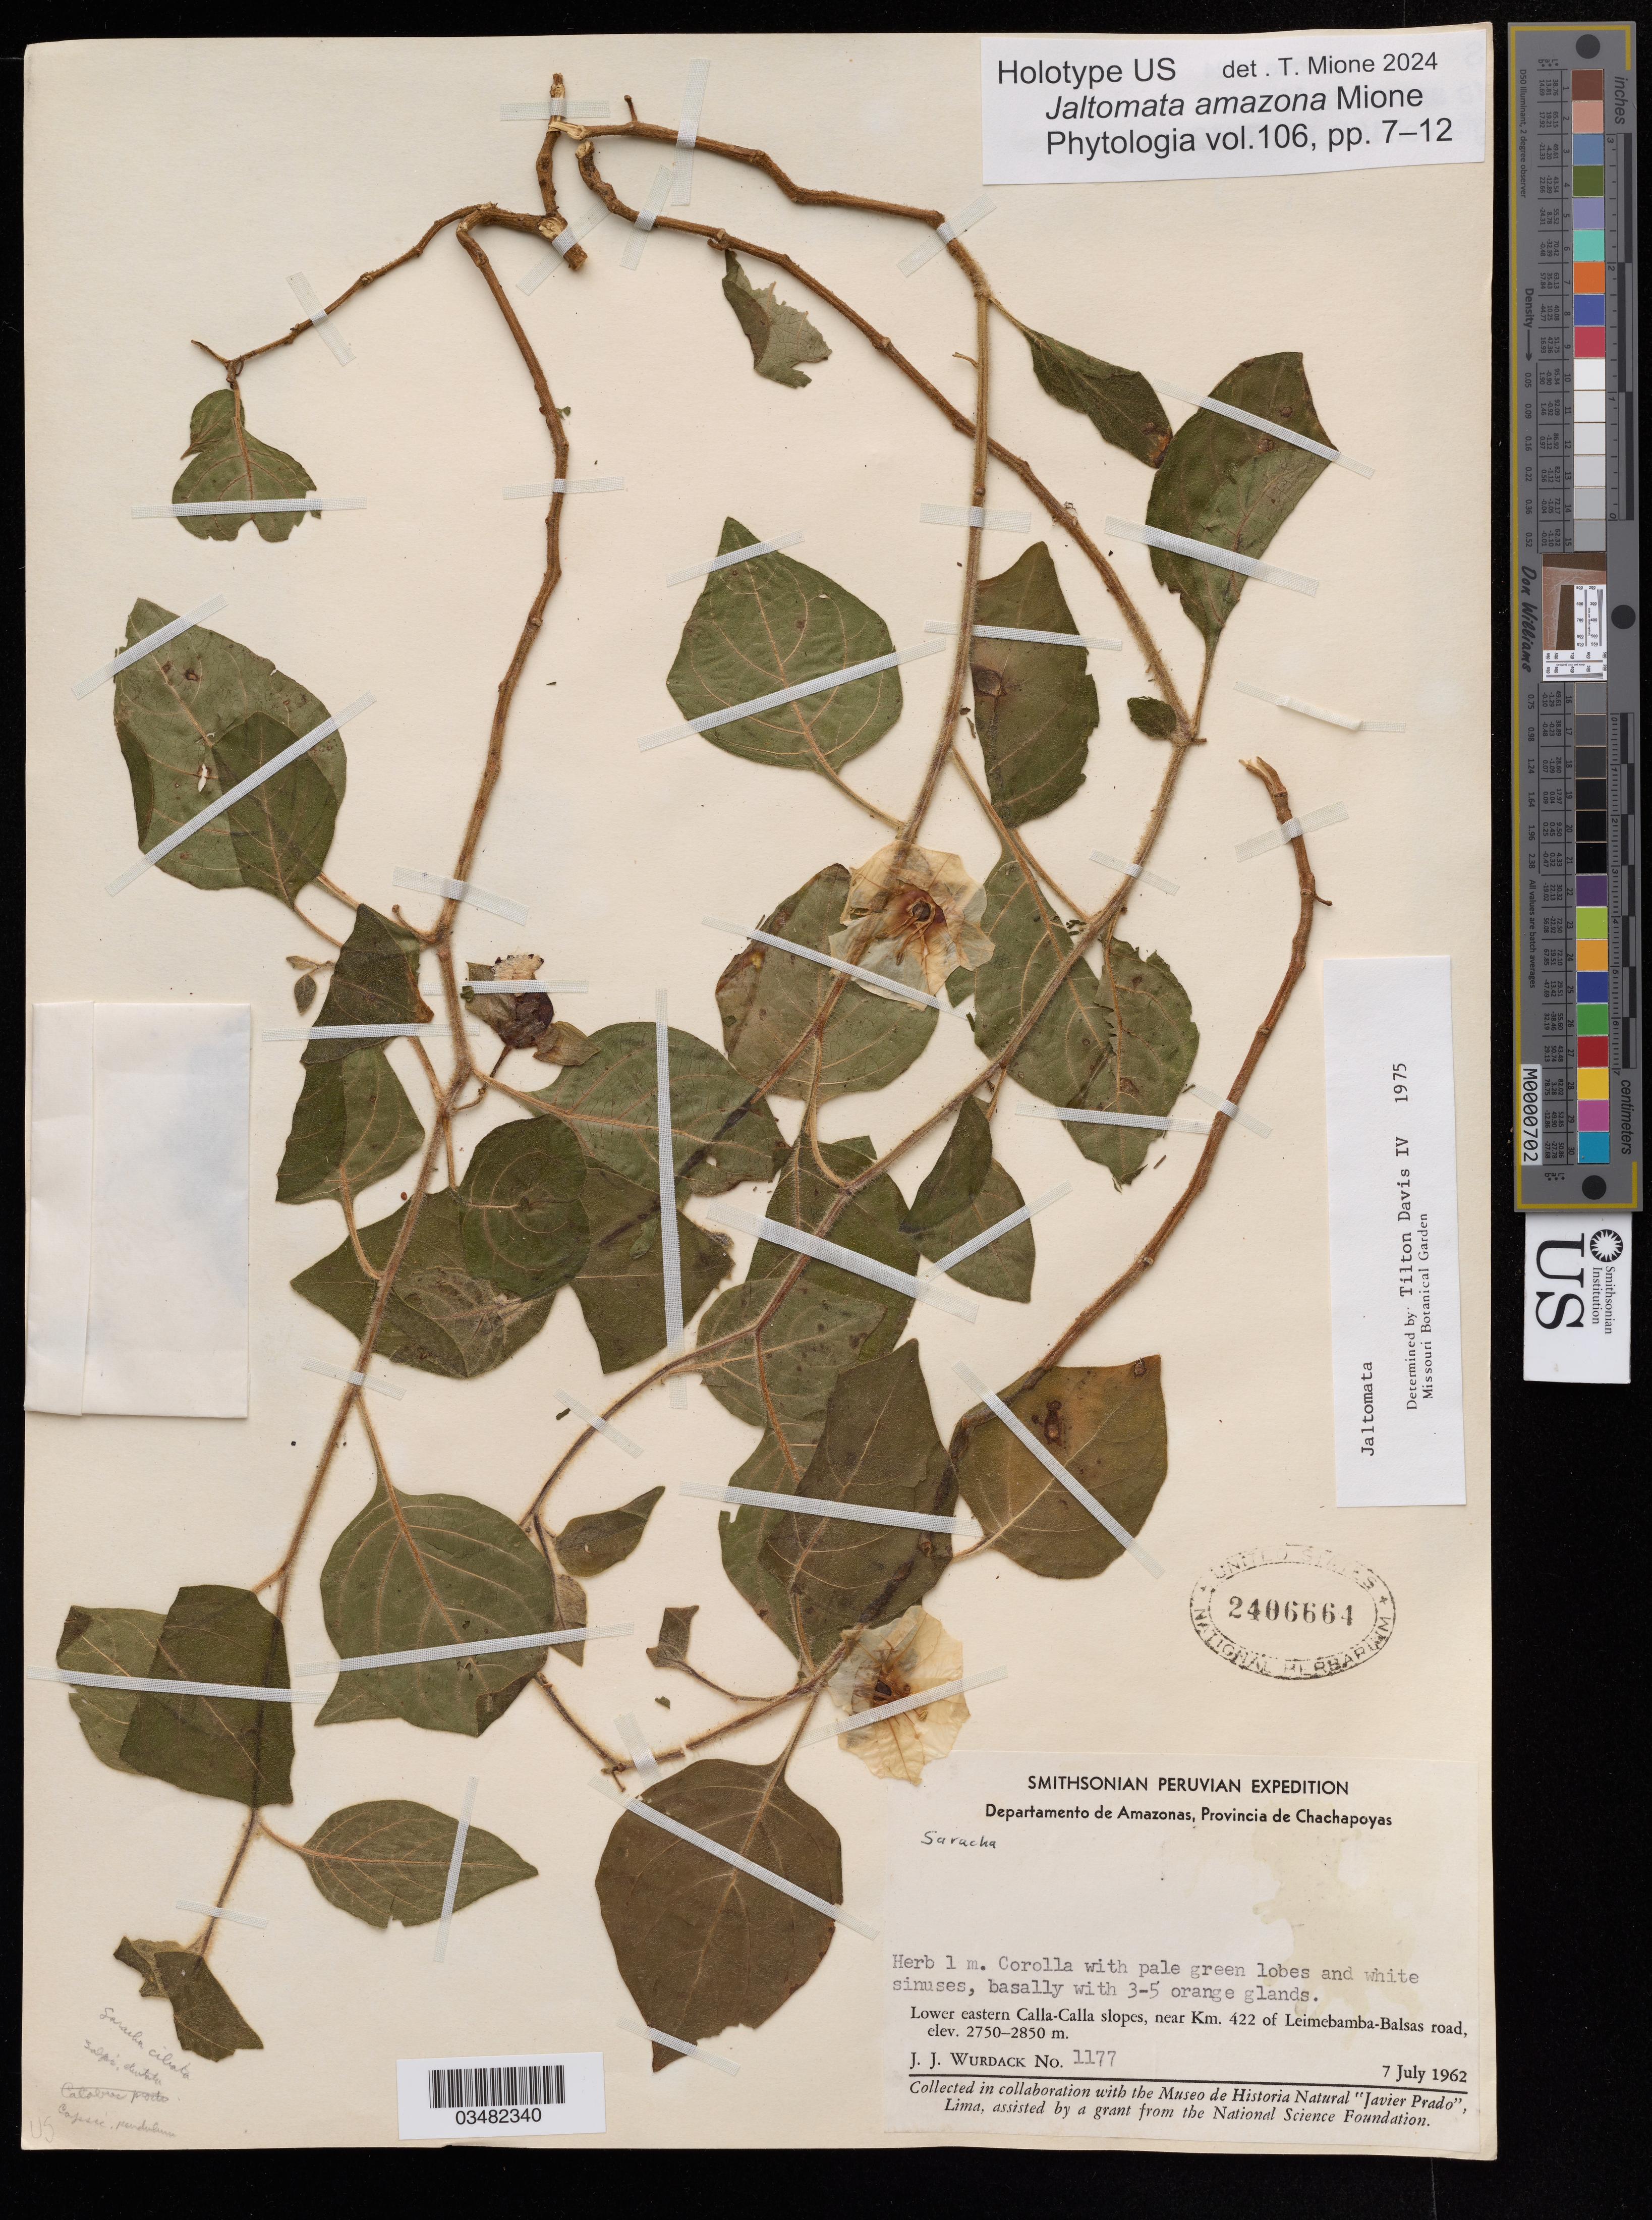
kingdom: Plantae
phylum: Tracheophyta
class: Magnoliopsida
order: Solanales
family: Solanaceae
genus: Jaltomata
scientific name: Jaltomata amazona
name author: Mione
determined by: Mione, Thomas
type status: Holotype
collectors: J. J. Wurdack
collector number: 1177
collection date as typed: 07 Jul 1962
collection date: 1962-07-07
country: Peru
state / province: Amazonas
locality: Prov. De Chachapoyas. Lower eastern Calla-Calla slopes, near Km. 422 of Leimebamba-Balsas road.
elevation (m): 2750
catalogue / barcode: US 2406664